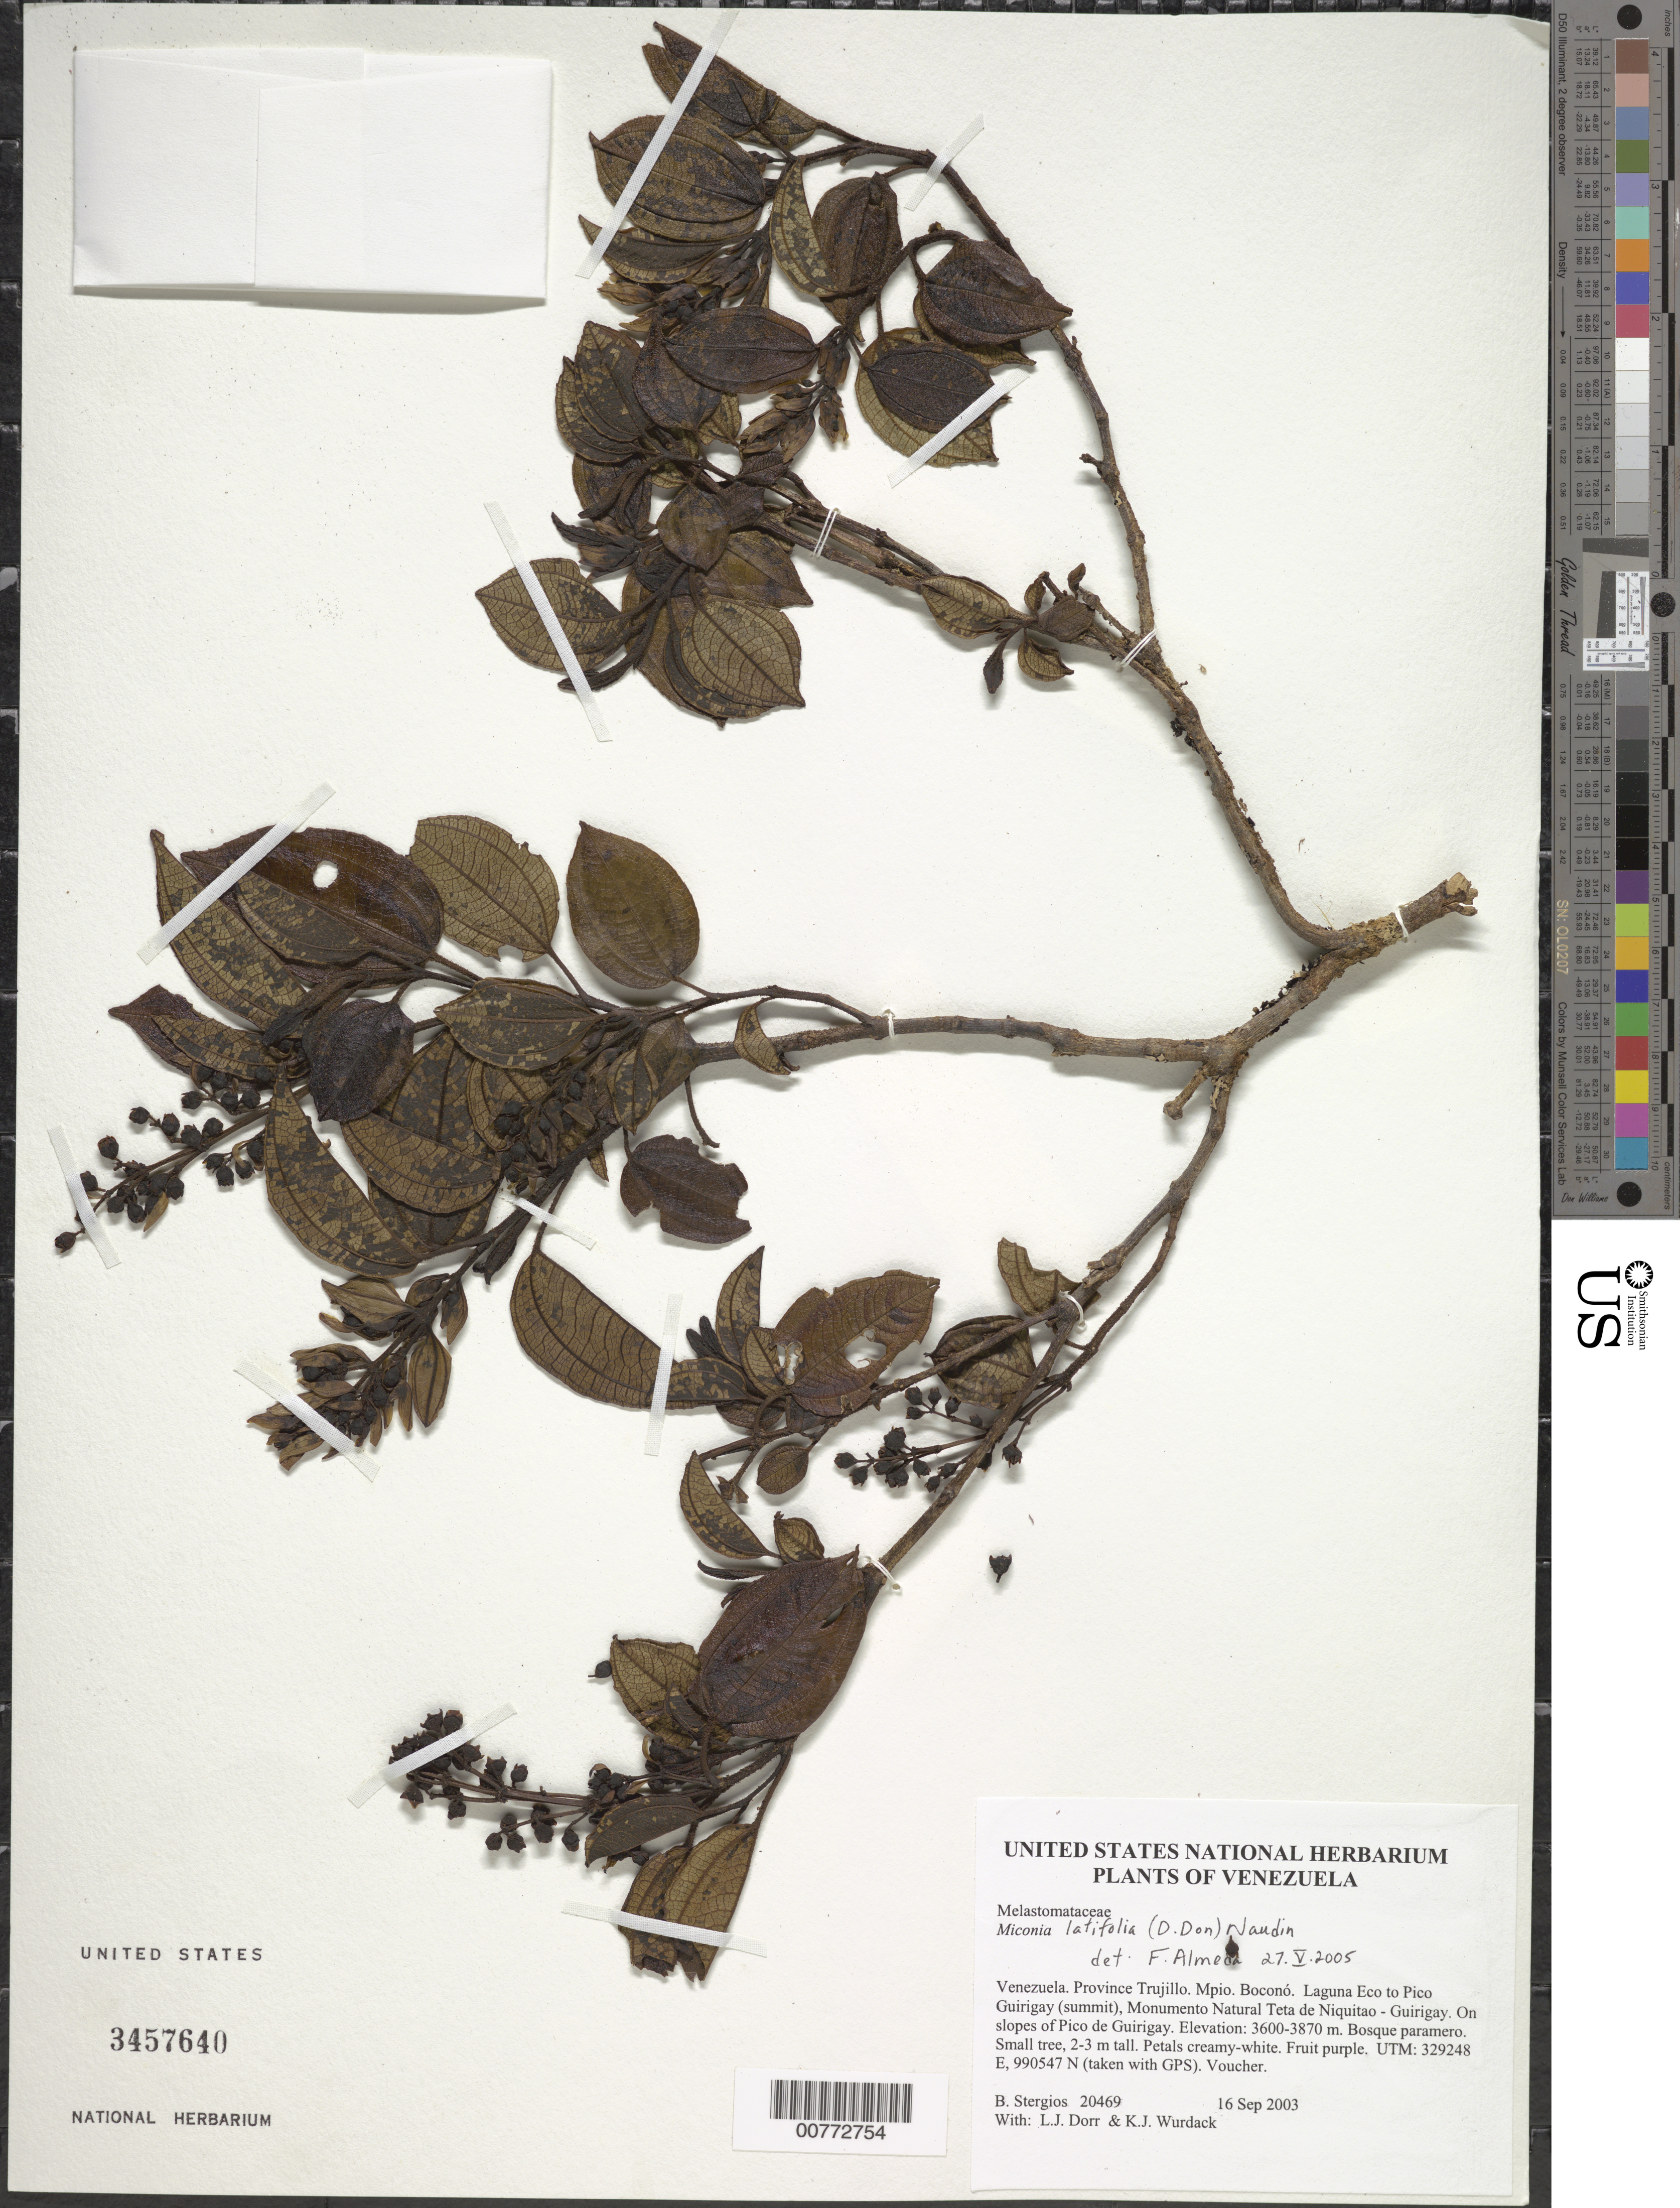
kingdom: Plantae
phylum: Tracheophyta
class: Magnoliopsida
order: Myrtales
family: Melastomataceae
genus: Miconia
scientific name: Miconia latifolia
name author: (D. Don) Naudin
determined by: Almeda, F.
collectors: B. G. Stergios, L. J. Dorr & K. Wurdack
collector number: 20469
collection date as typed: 16 Sep 2003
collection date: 2003-09-16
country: Venezuela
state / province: Trujillo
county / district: Boconó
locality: Laguna Eco to Pico Guirigay (summit), Monumento Natural Teta de Niquitao - Guirigay. Slopes of Pico Guirigay.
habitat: Bosque paramero.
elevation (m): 3600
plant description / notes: CAS, K, NY, PORT, US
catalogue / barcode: US 3457640